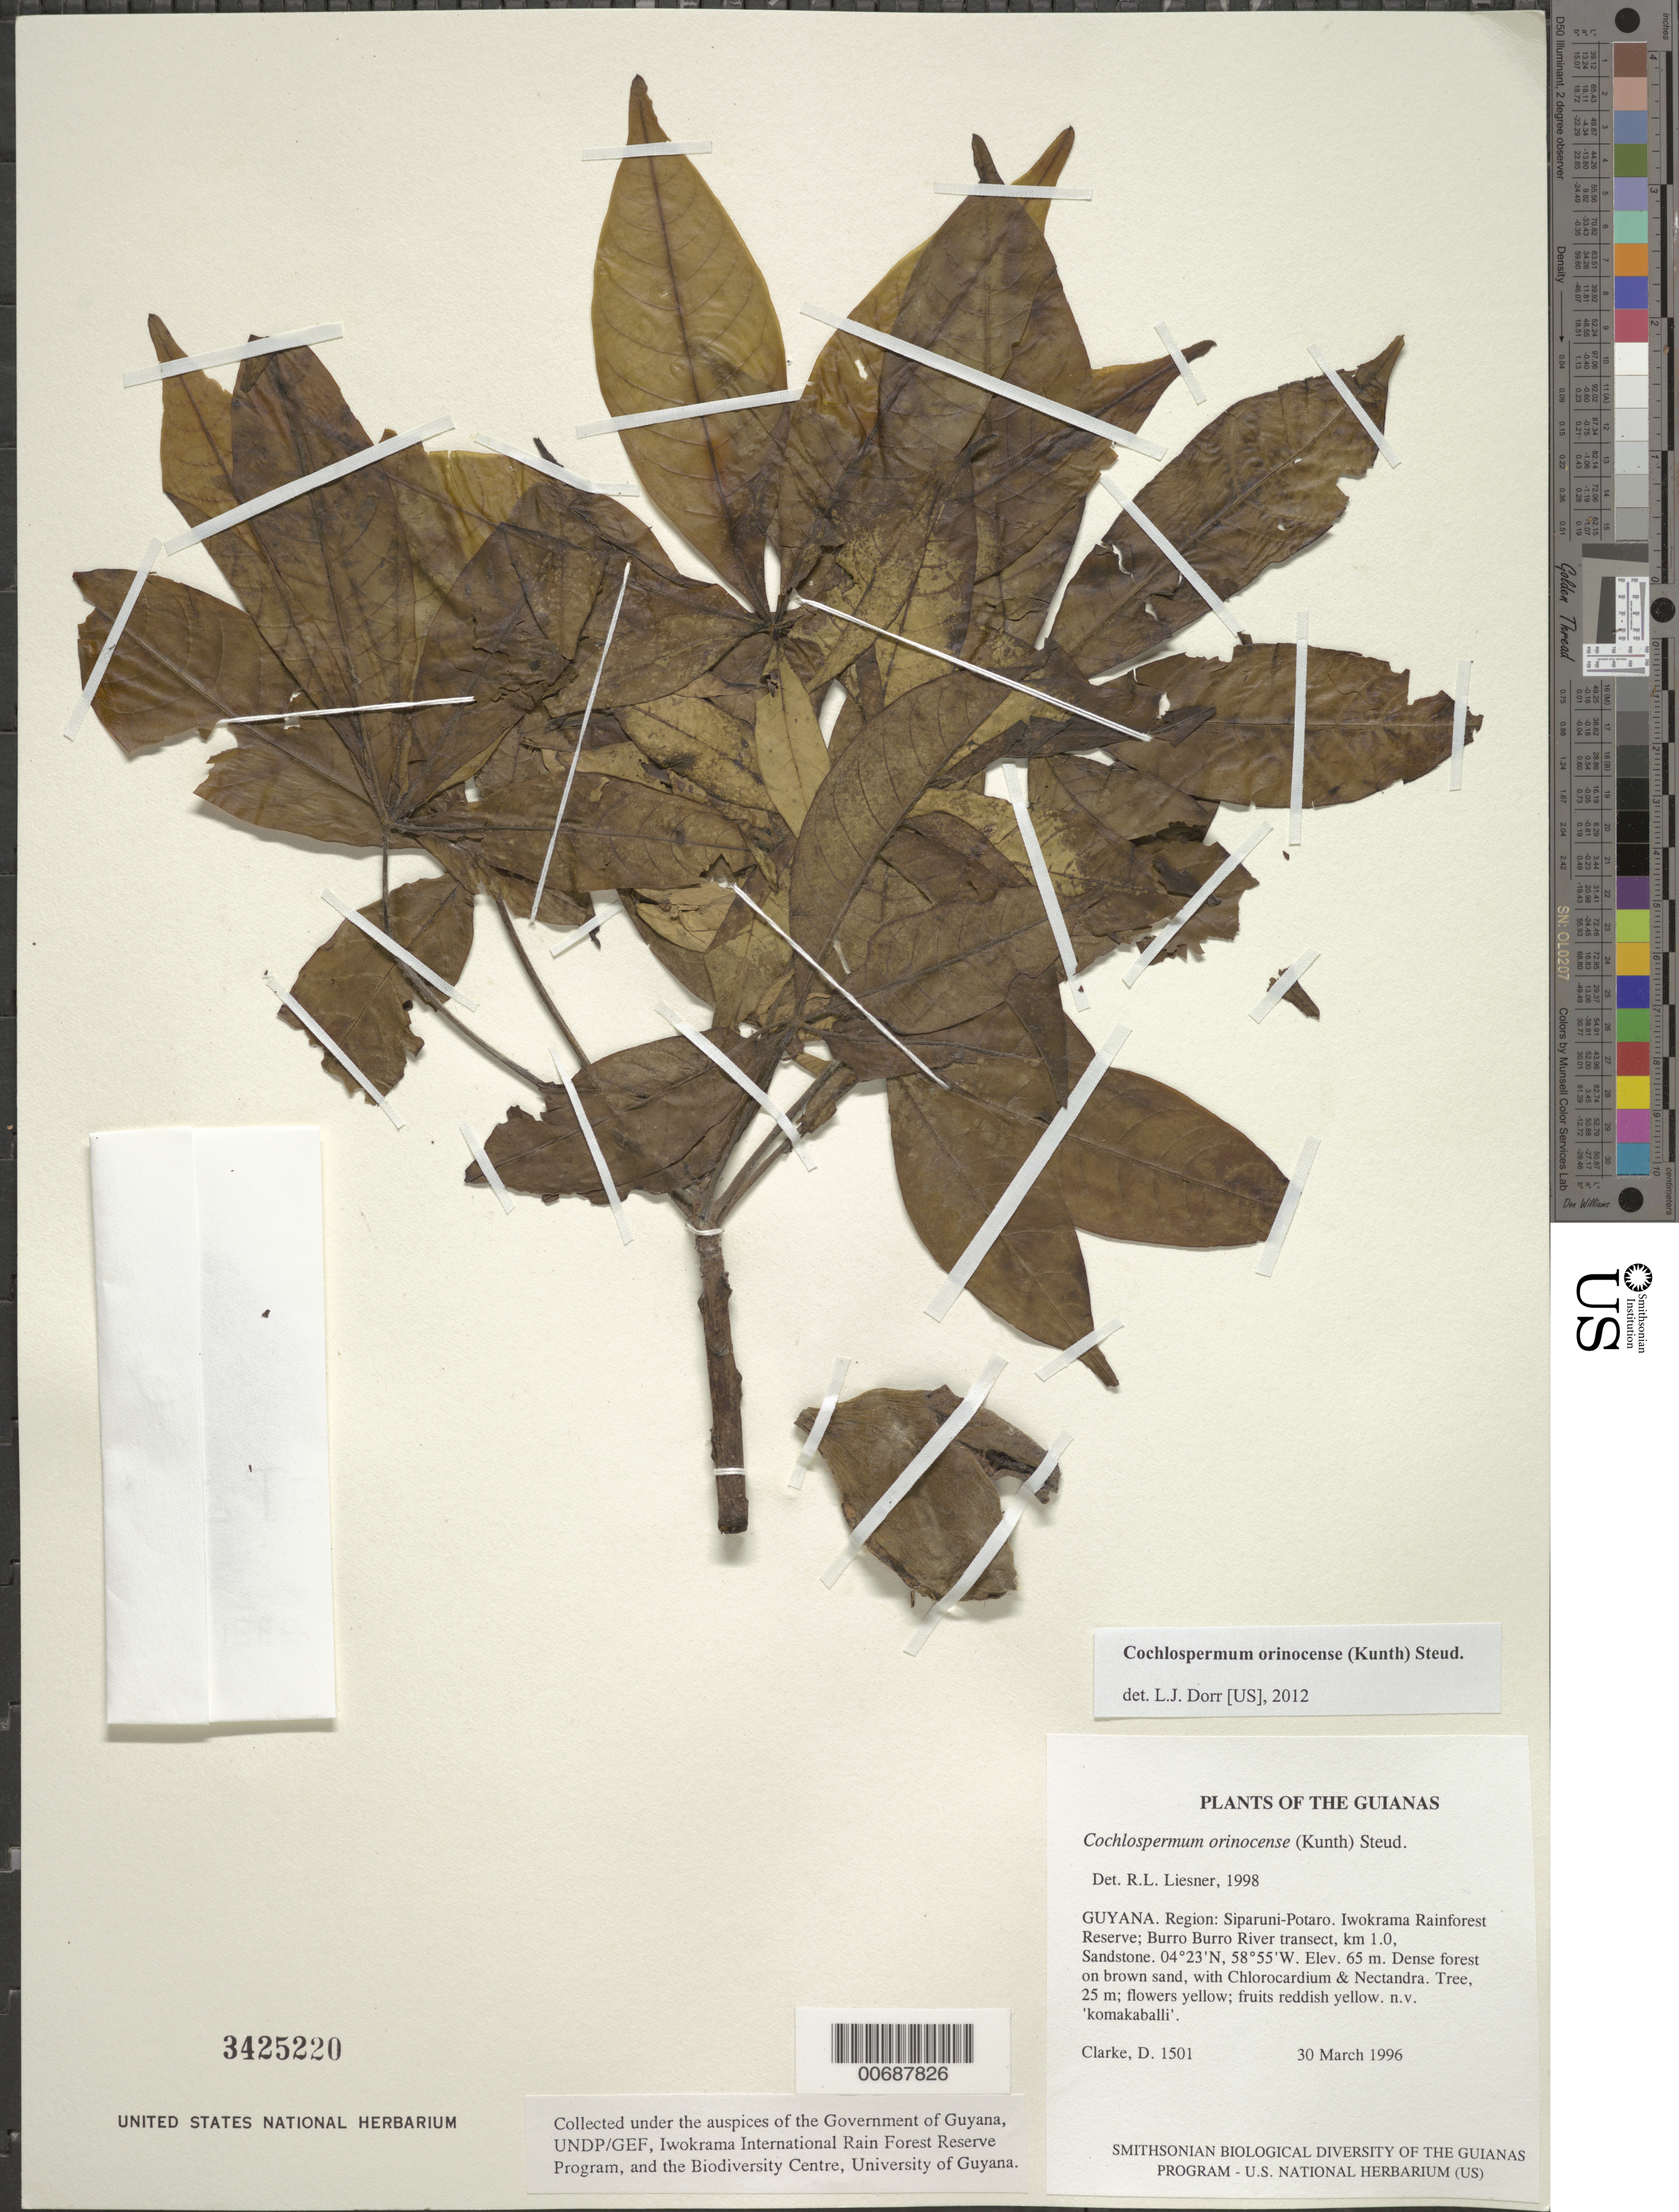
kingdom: Plantae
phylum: Tracheophyta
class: Magnoliopsida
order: Malvales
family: Cochlospermaceae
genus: Cochlospermum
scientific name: Cochlospermum orinocense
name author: (Kunth) Steud.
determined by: Aymard C., G. A., (PORT), Univ. Nac. Exp. de los Llanos Ezequiel Zamora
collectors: H. D. Clarke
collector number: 1501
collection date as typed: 30 March 1996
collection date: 1996-03-30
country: Guyana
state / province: Potaro-Siparuni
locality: Iwokrama Rainforest Reserve; Burro Burro River transect, km 1.0, Sandstone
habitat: Dense forest on brown sand, with Chlorocardium & Nectandra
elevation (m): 65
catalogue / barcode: US 3425220